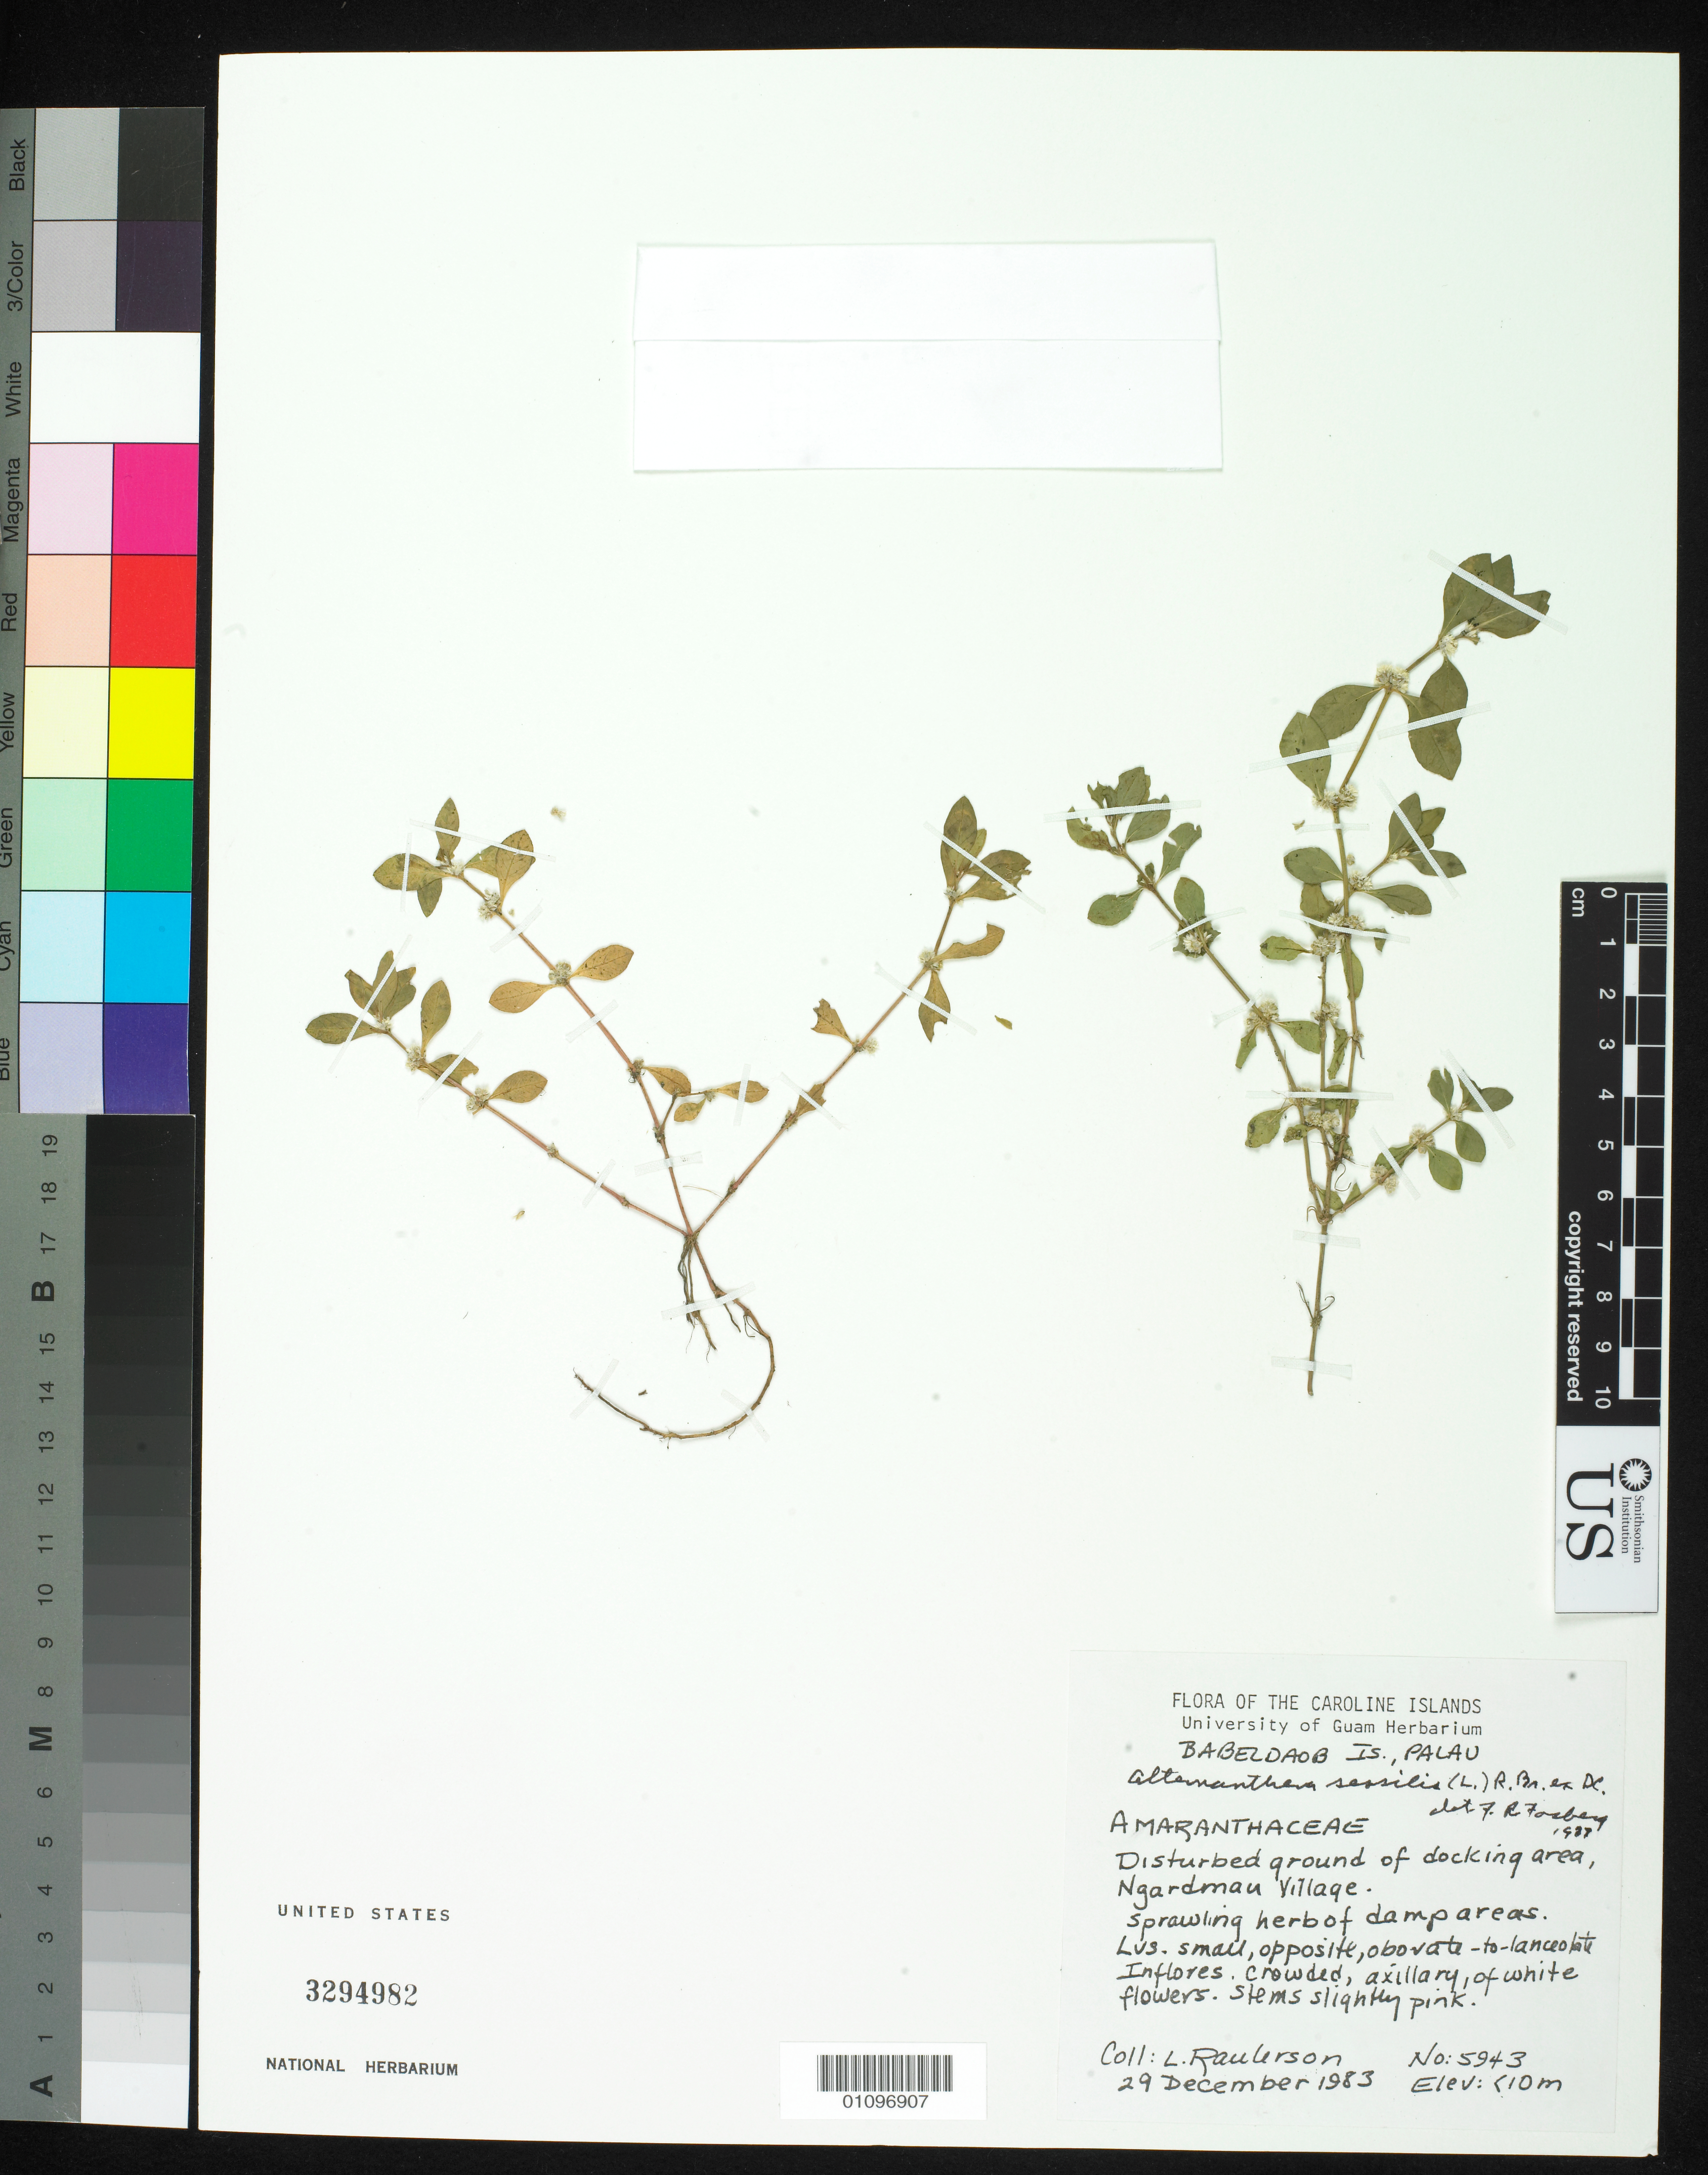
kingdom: Plantae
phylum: Tracheophyta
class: Magnoliopsida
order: Caryophyllales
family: Amaranthaceae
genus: Alternanthera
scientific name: Alternanthera sessilis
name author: (L.) DC.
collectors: L. Raulerson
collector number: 5943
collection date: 1983-12-29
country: Palau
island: Babeldaob [Babelthuap]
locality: Disturbed ground of docking area, Ngardmau Village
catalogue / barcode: US 3294982